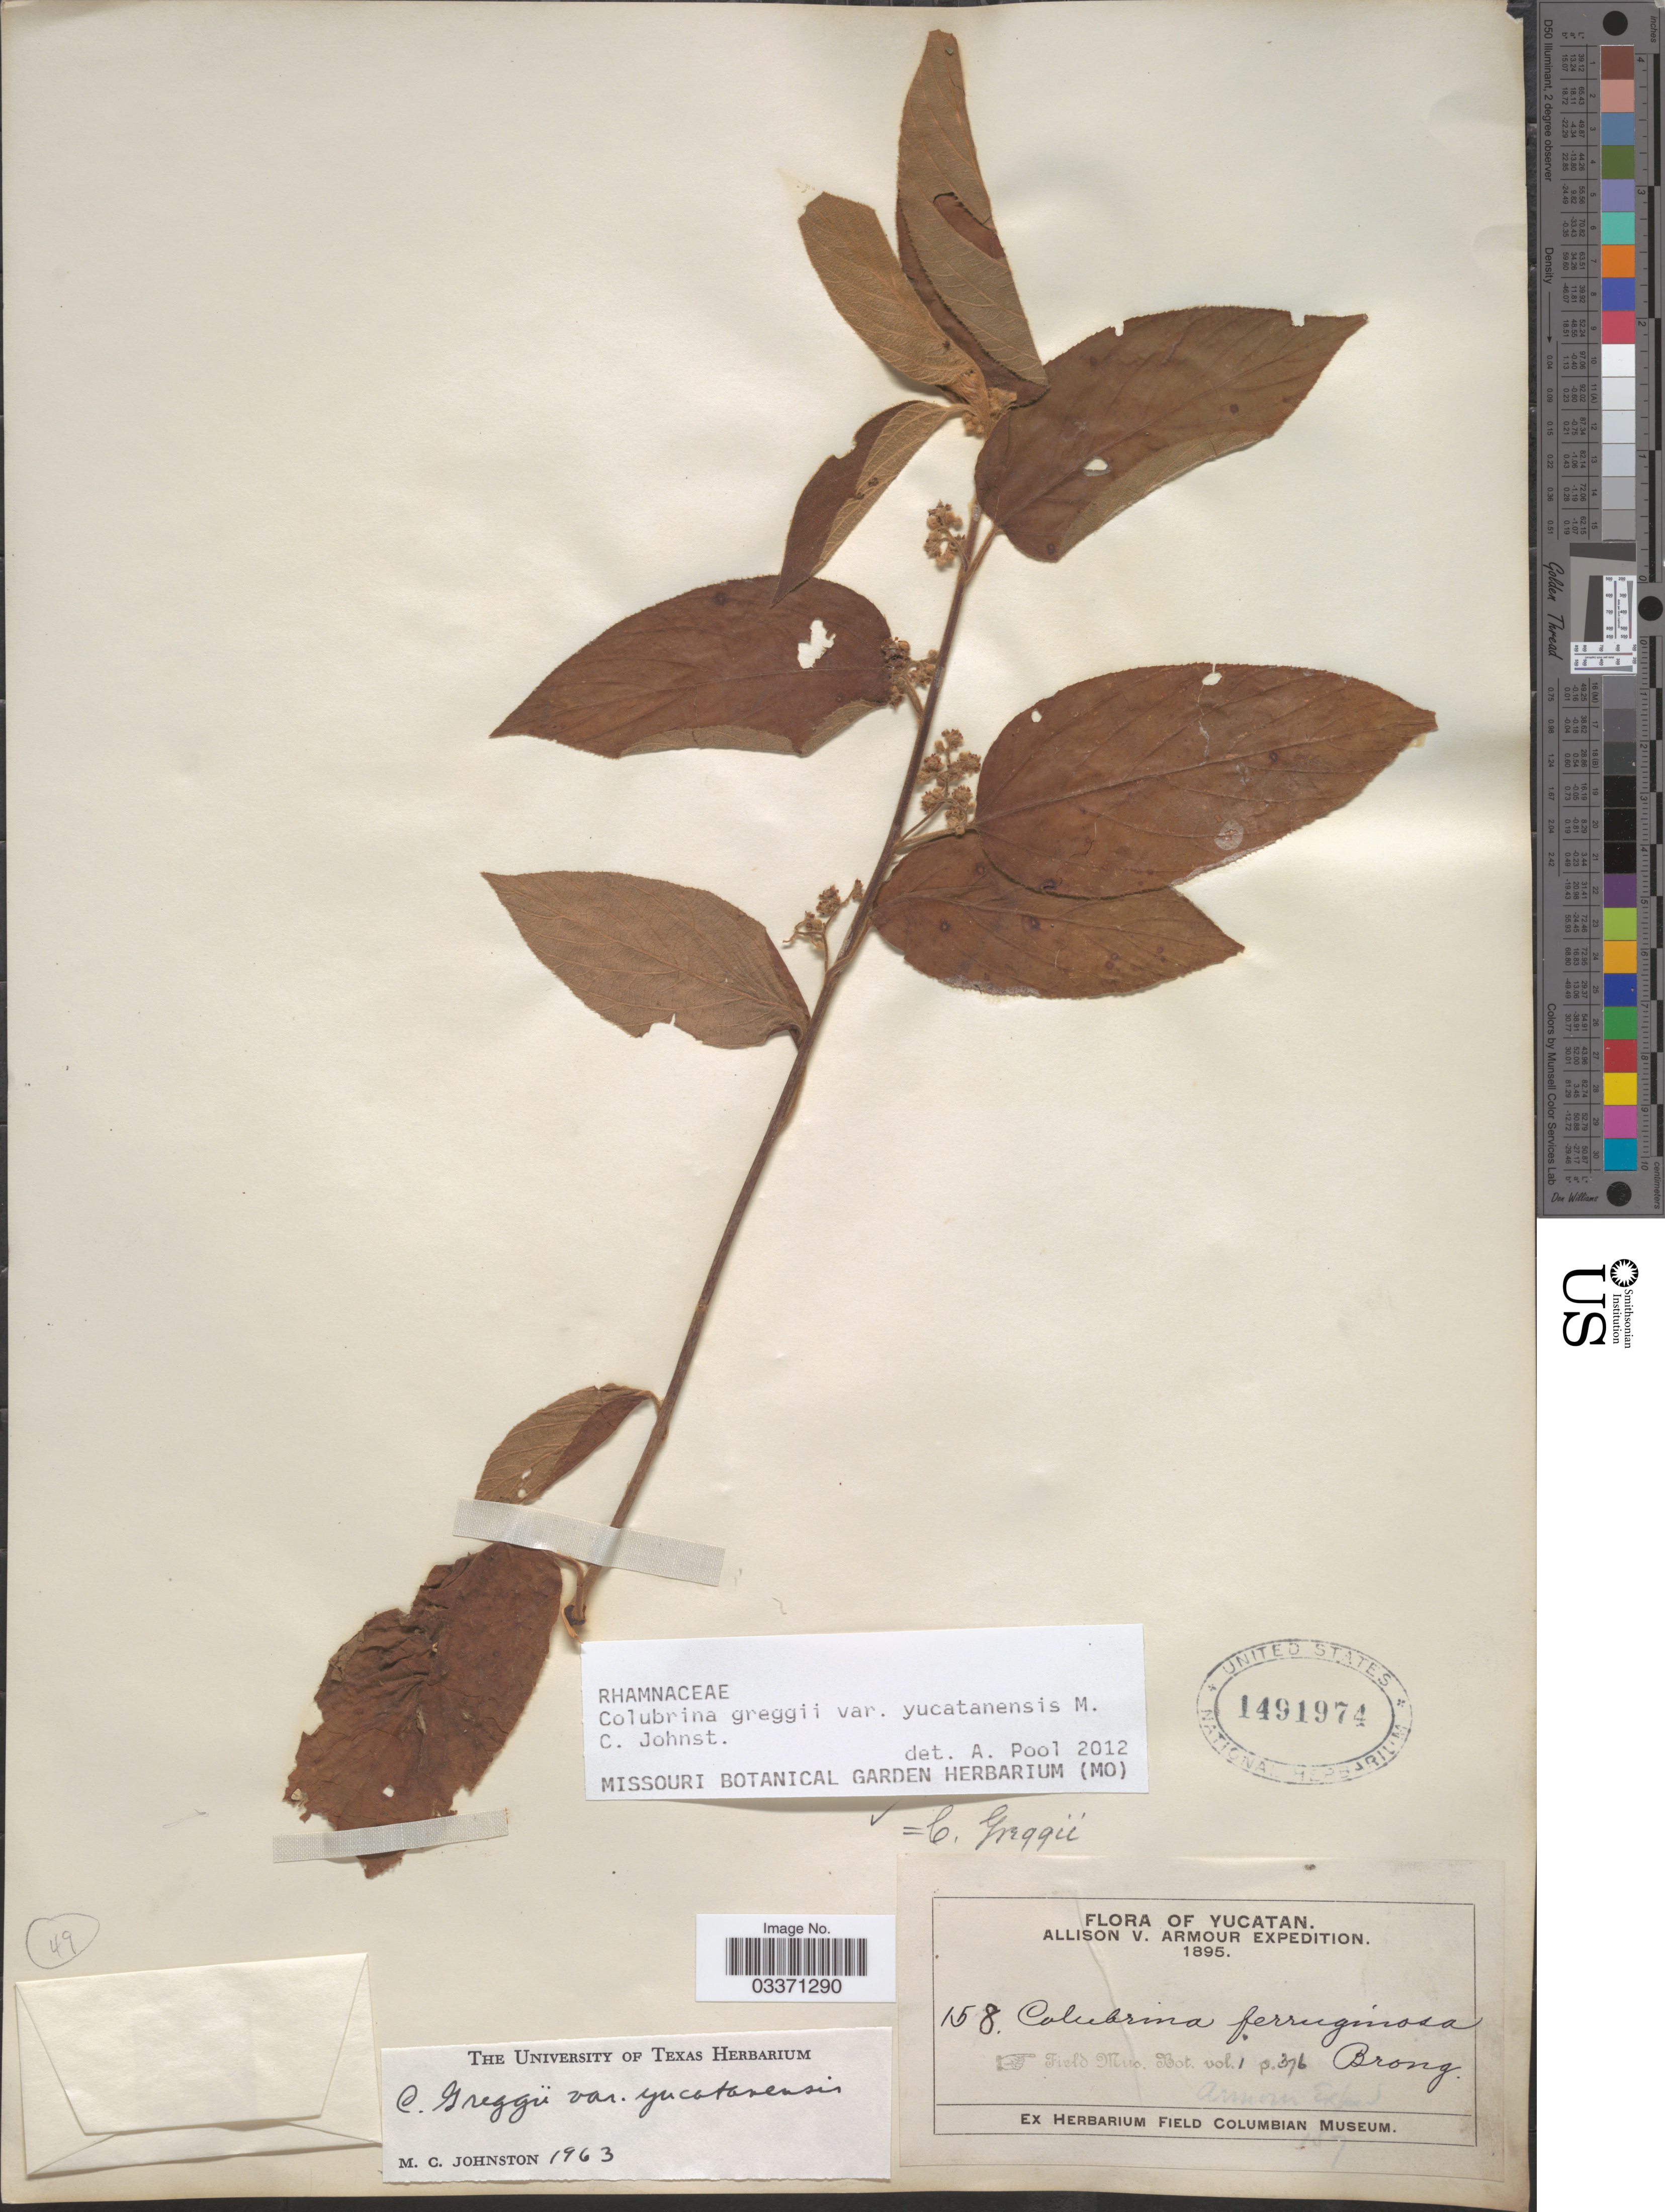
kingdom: Plantae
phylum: Tracheophyta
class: Magnoliopsida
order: Rosales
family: Rhamnaceae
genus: Colubrina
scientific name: Colubrina greggii var. yucatanensis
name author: M.C. Johnst.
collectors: Allison V. Armour Expedition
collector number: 158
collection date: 1895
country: Mexico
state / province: Yucatán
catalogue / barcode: US 1491974